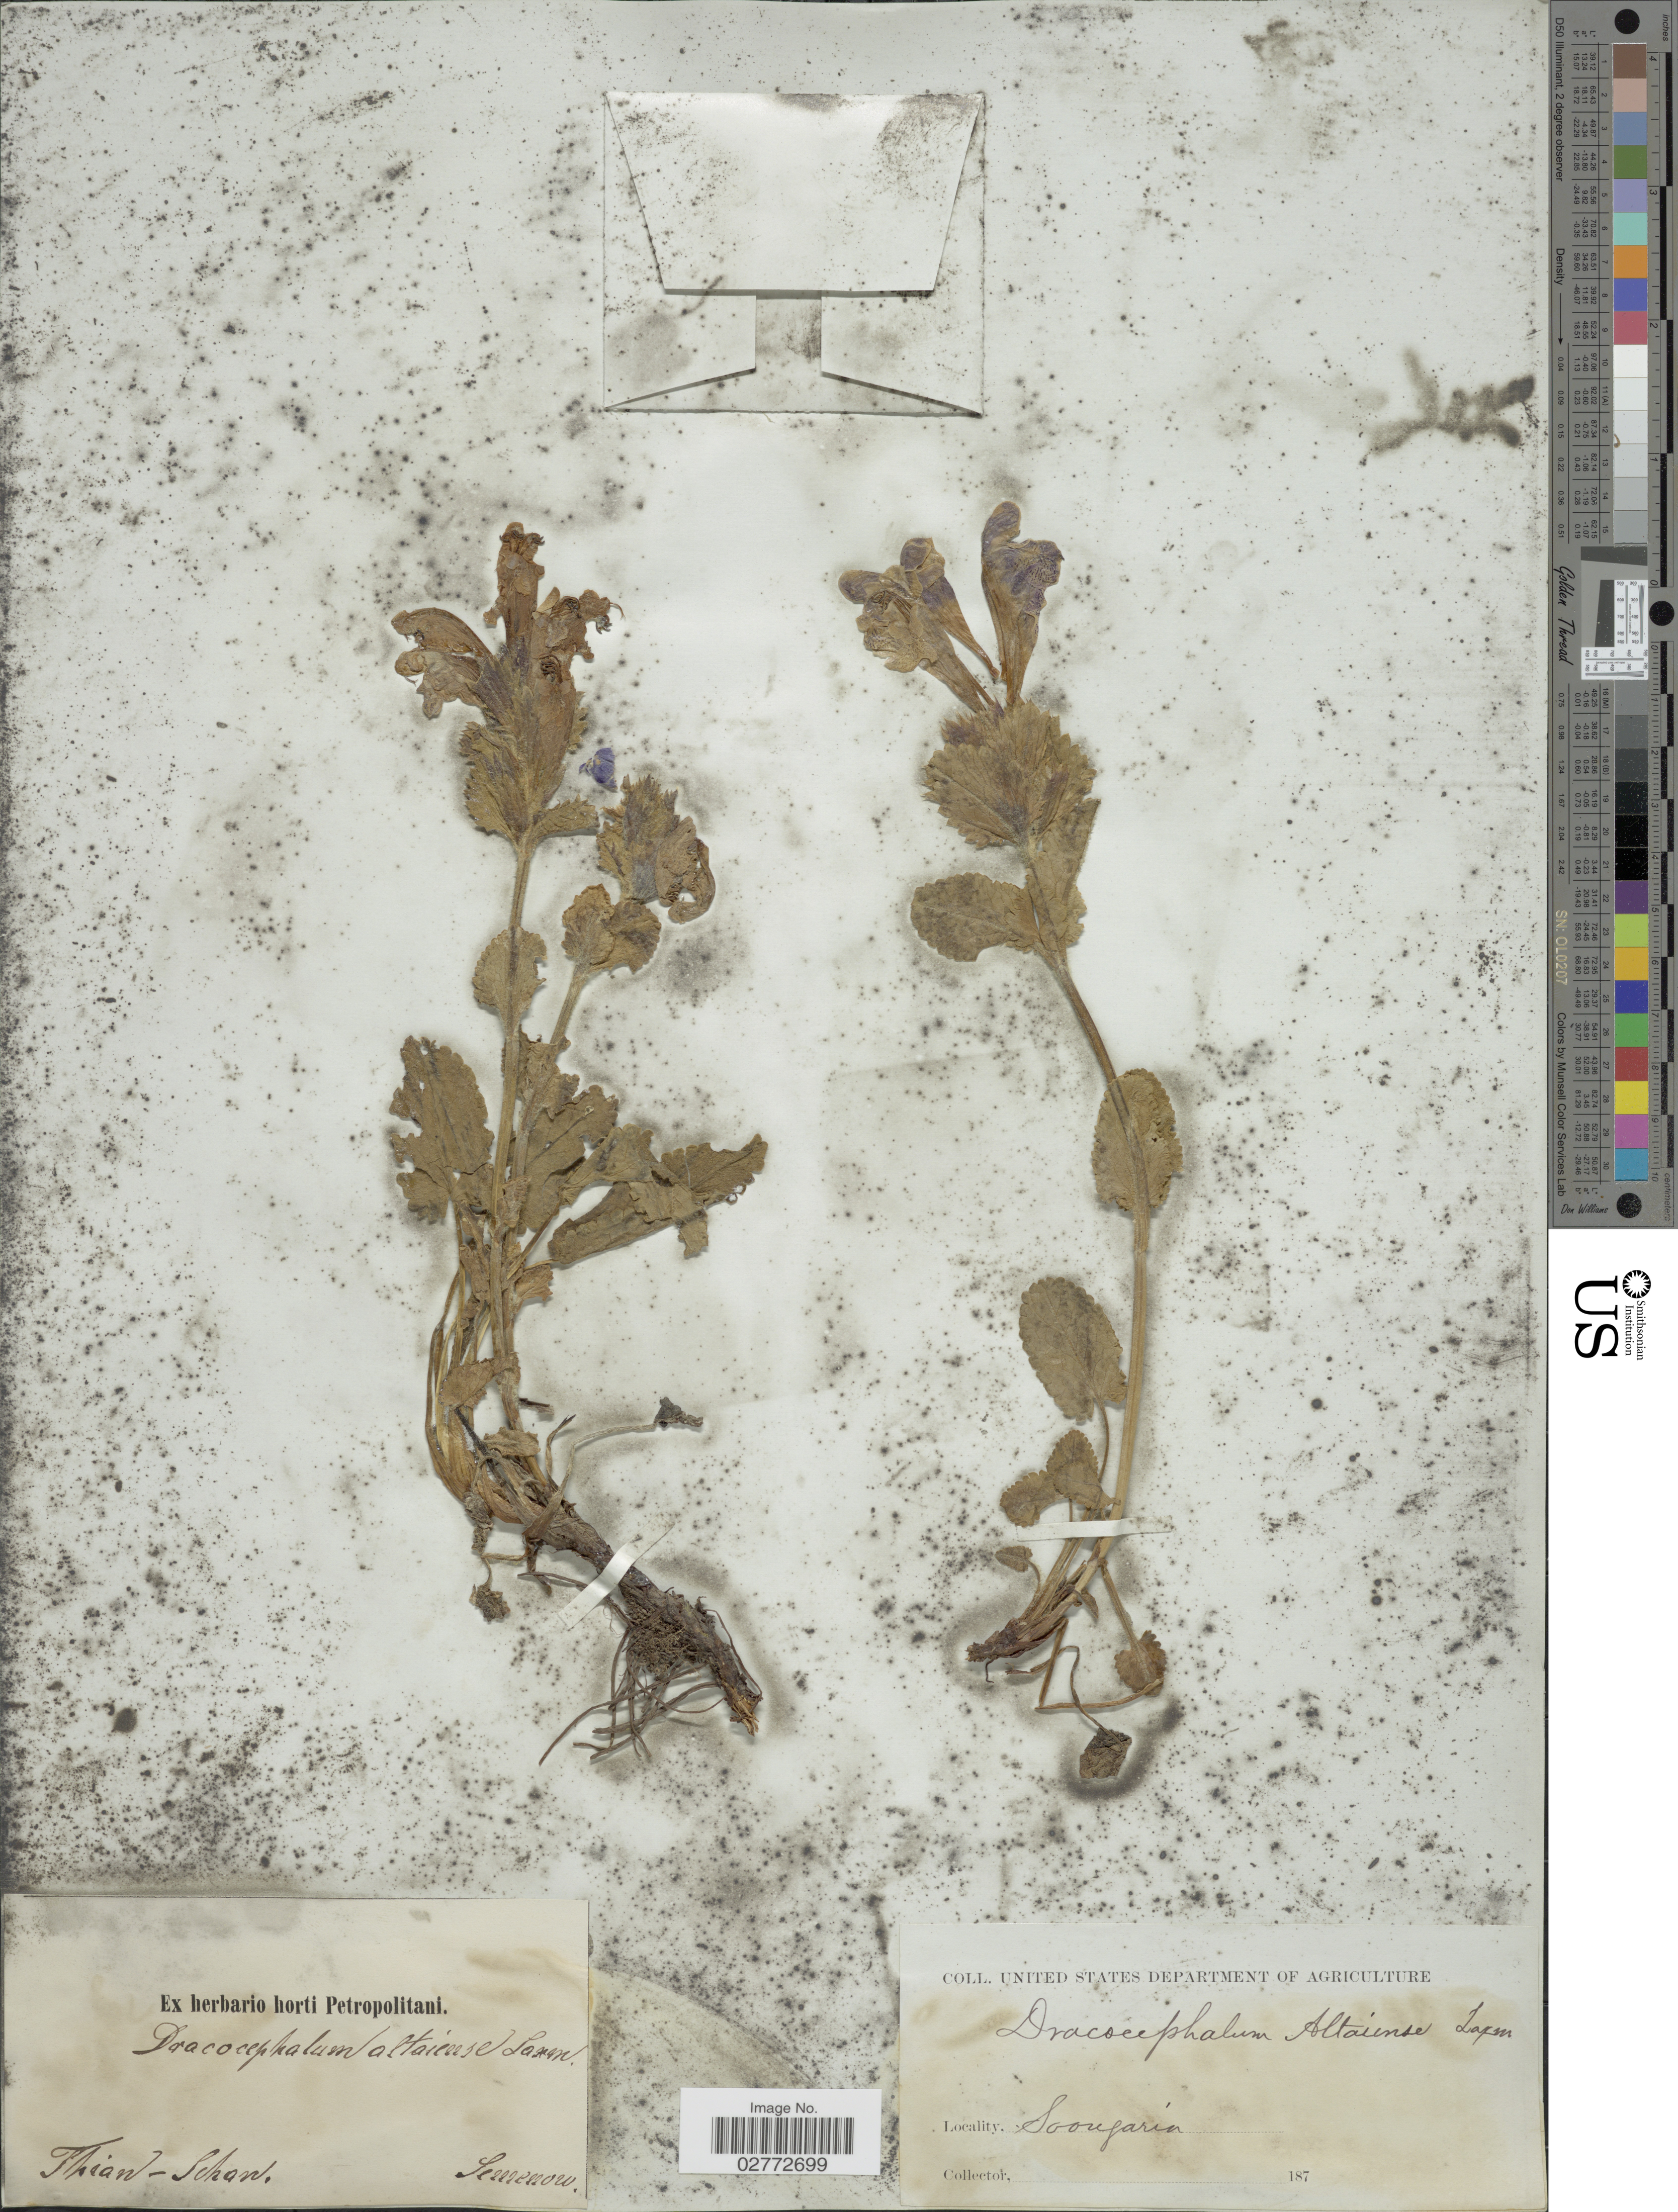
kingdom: Plantae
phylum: Tracheophyta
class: Magnoliopsida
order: Lamiales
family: Lamiaceae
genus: Dracocephalum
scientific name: Dracocephalum altaiense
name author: Laxm.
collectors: P. P. Semenov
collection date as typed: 187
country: Kazakhstan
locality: Thian-Schan. Songarei.